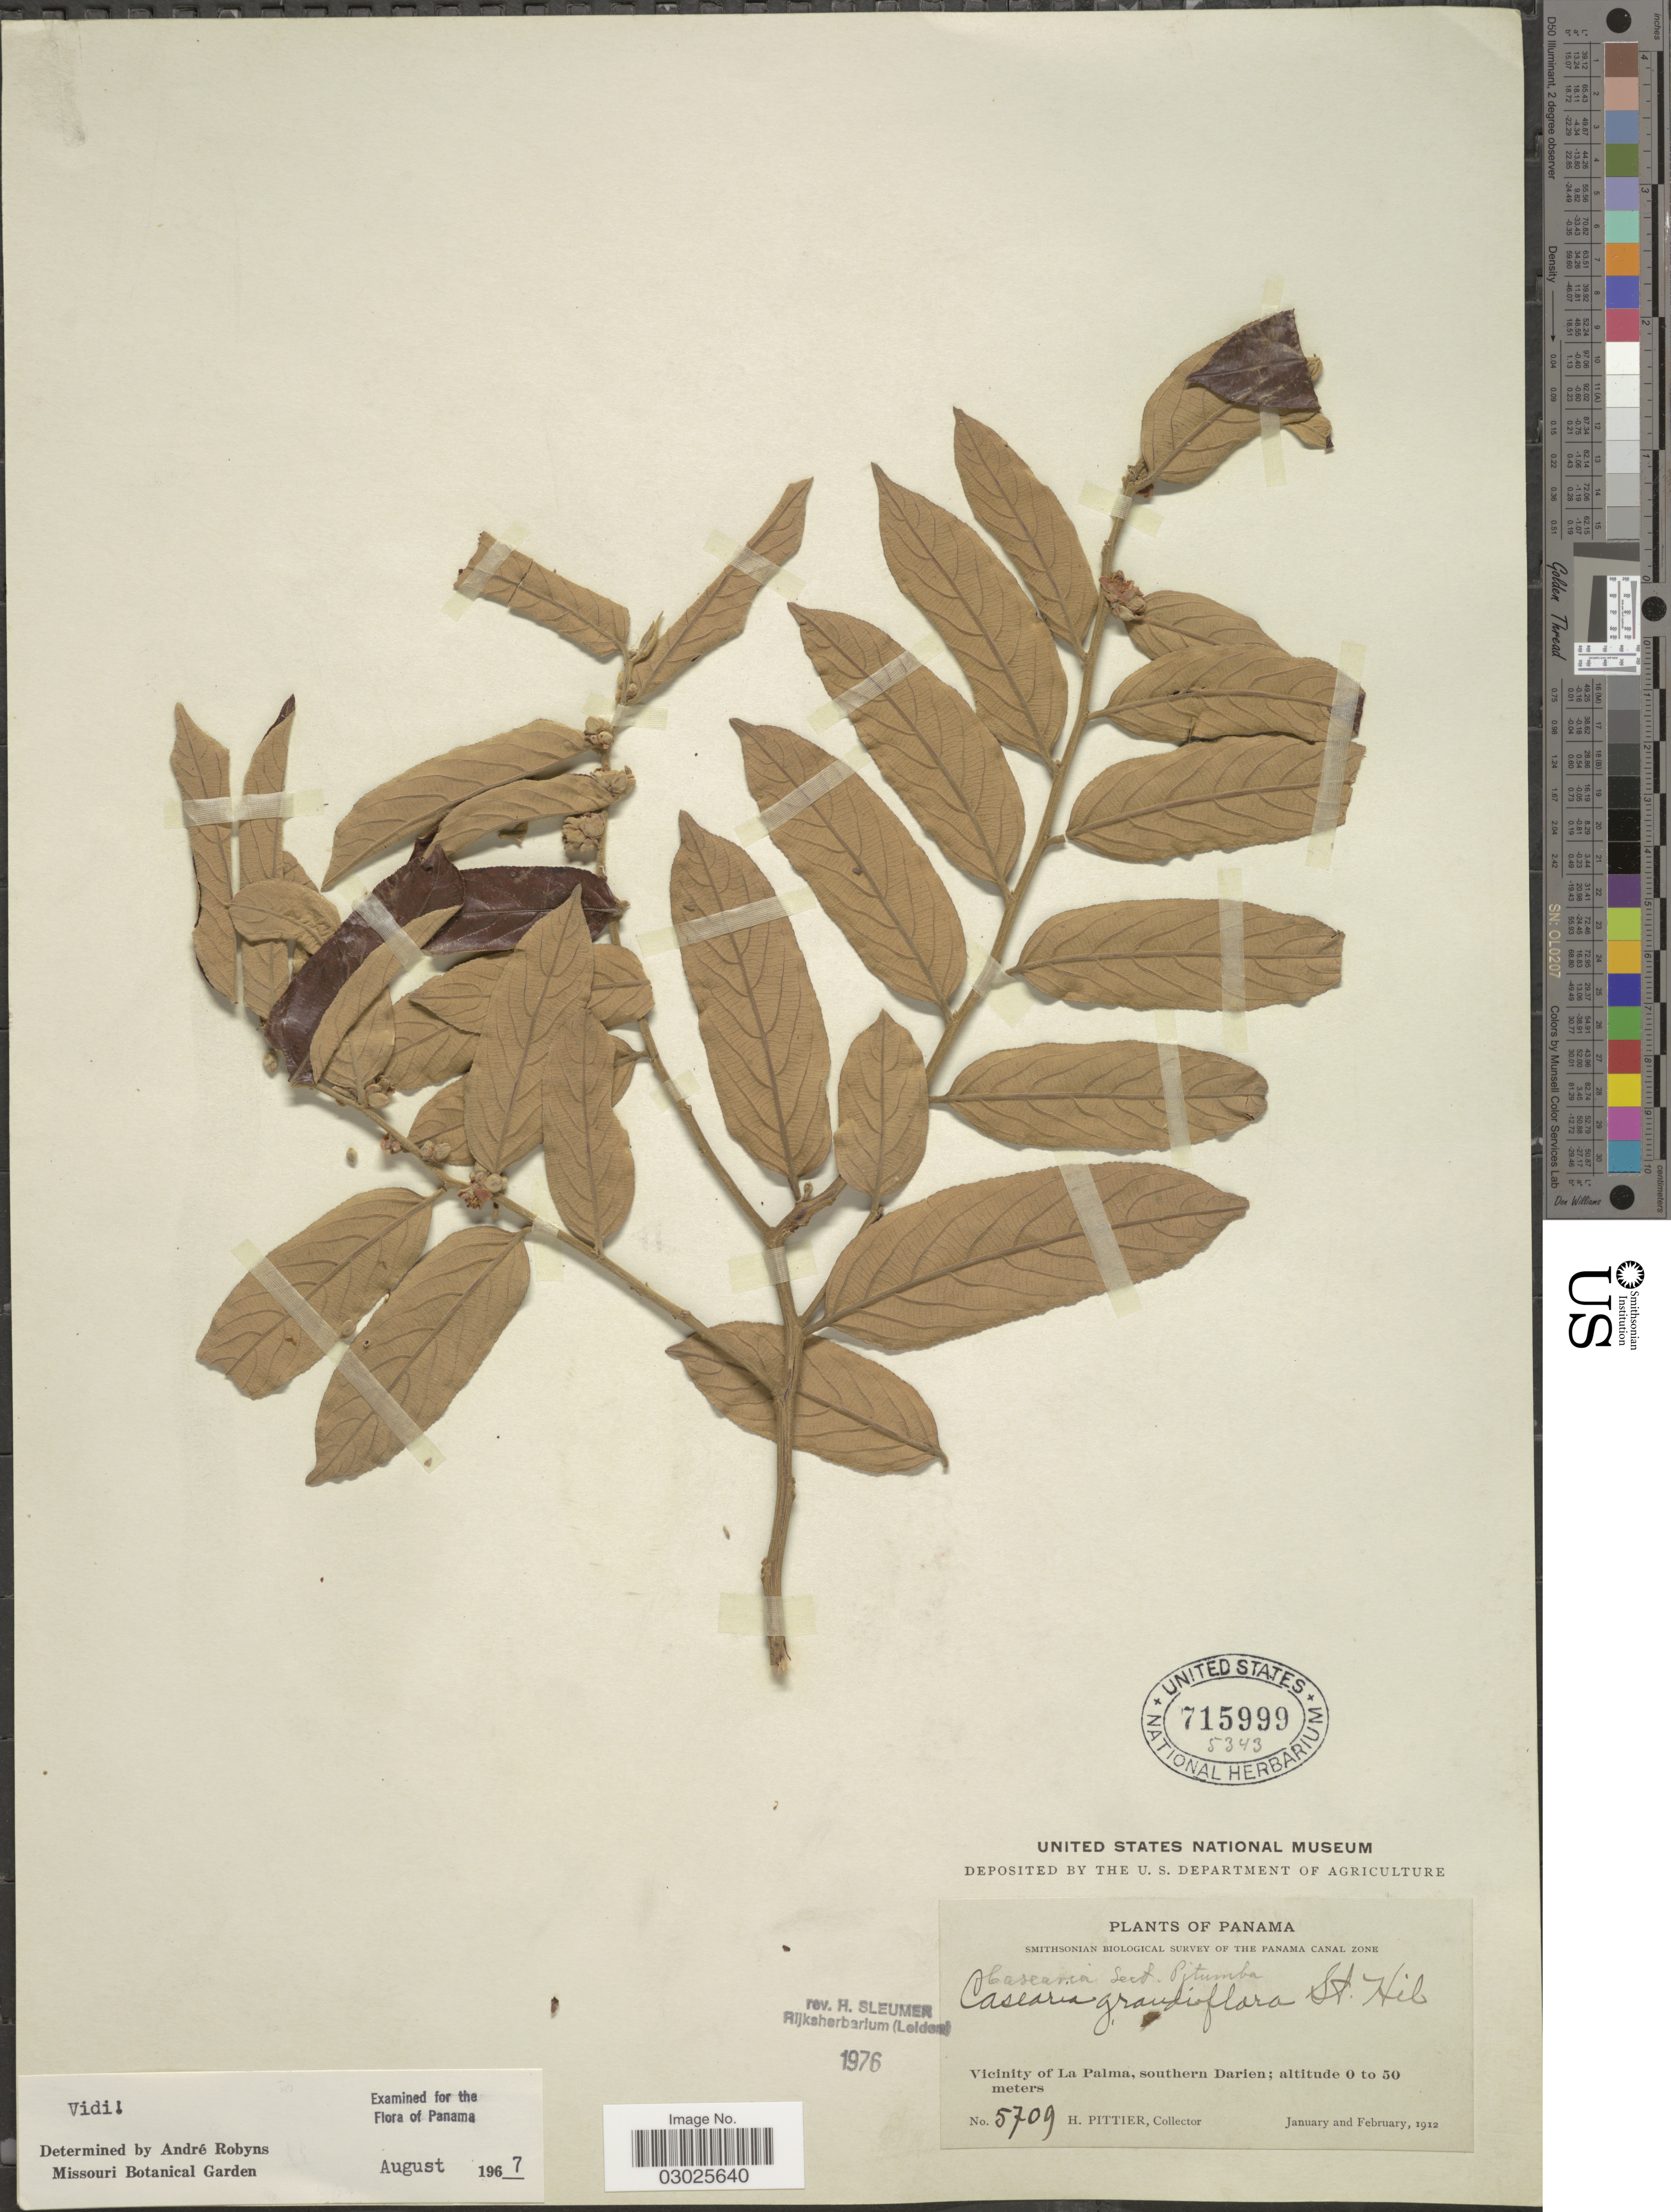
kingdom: Plantae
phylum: Tracheophyta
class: Magnoliopsida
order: Malpighiales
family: Salicaceae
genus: Casearia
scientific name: Casearia grandiflora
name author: Cambess.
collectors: H. F. Pittier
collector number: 5709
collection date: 1912-01/1912-02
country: Panama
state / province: Darién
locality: Vicinity of La Palma, southern Darien.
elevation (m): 0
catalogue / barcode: US 715999